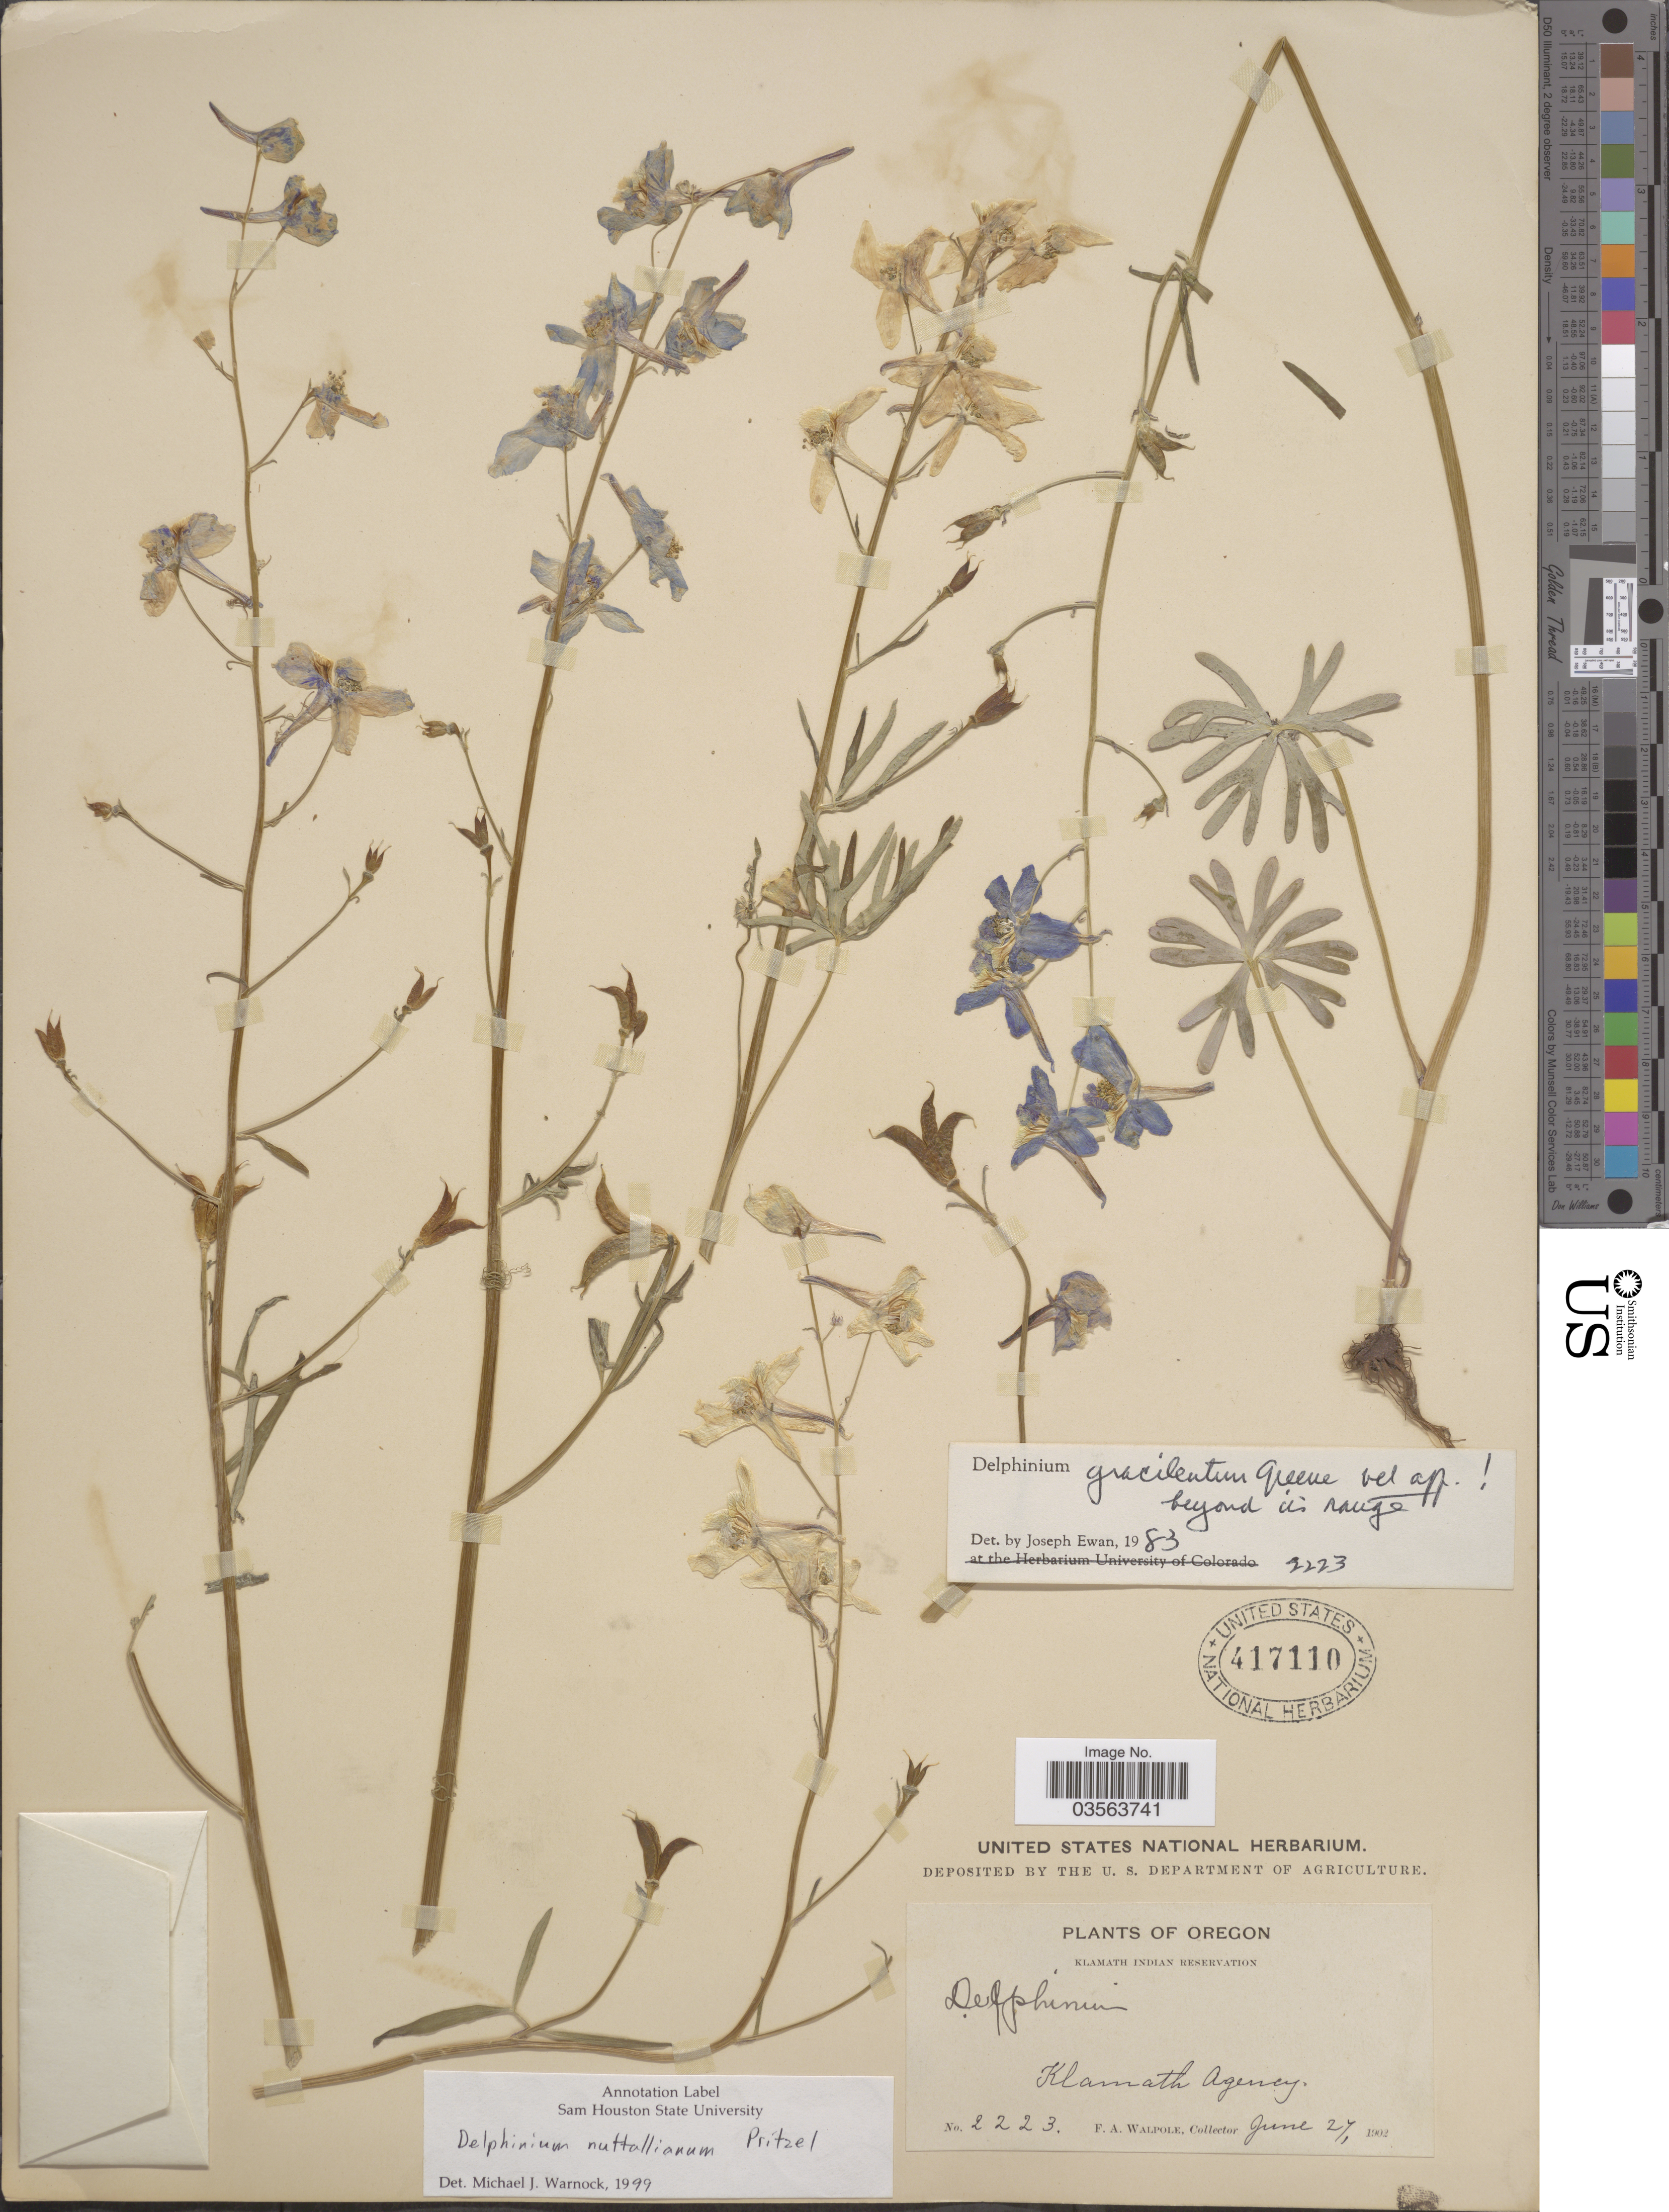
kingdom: Plantae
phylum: Tracheophyta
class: Magnoliopsida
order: Ranunculales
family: Ranunculaceae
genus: Delphinium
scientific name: Delphinium nuttallianum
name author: E. Pritz. ex Walpers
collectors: F. Walpole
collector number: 2223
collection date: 1902-06-27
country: United States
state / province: Oregon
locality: Klamath Indian Reservation. Klamath Agency.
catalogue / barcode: US 417110